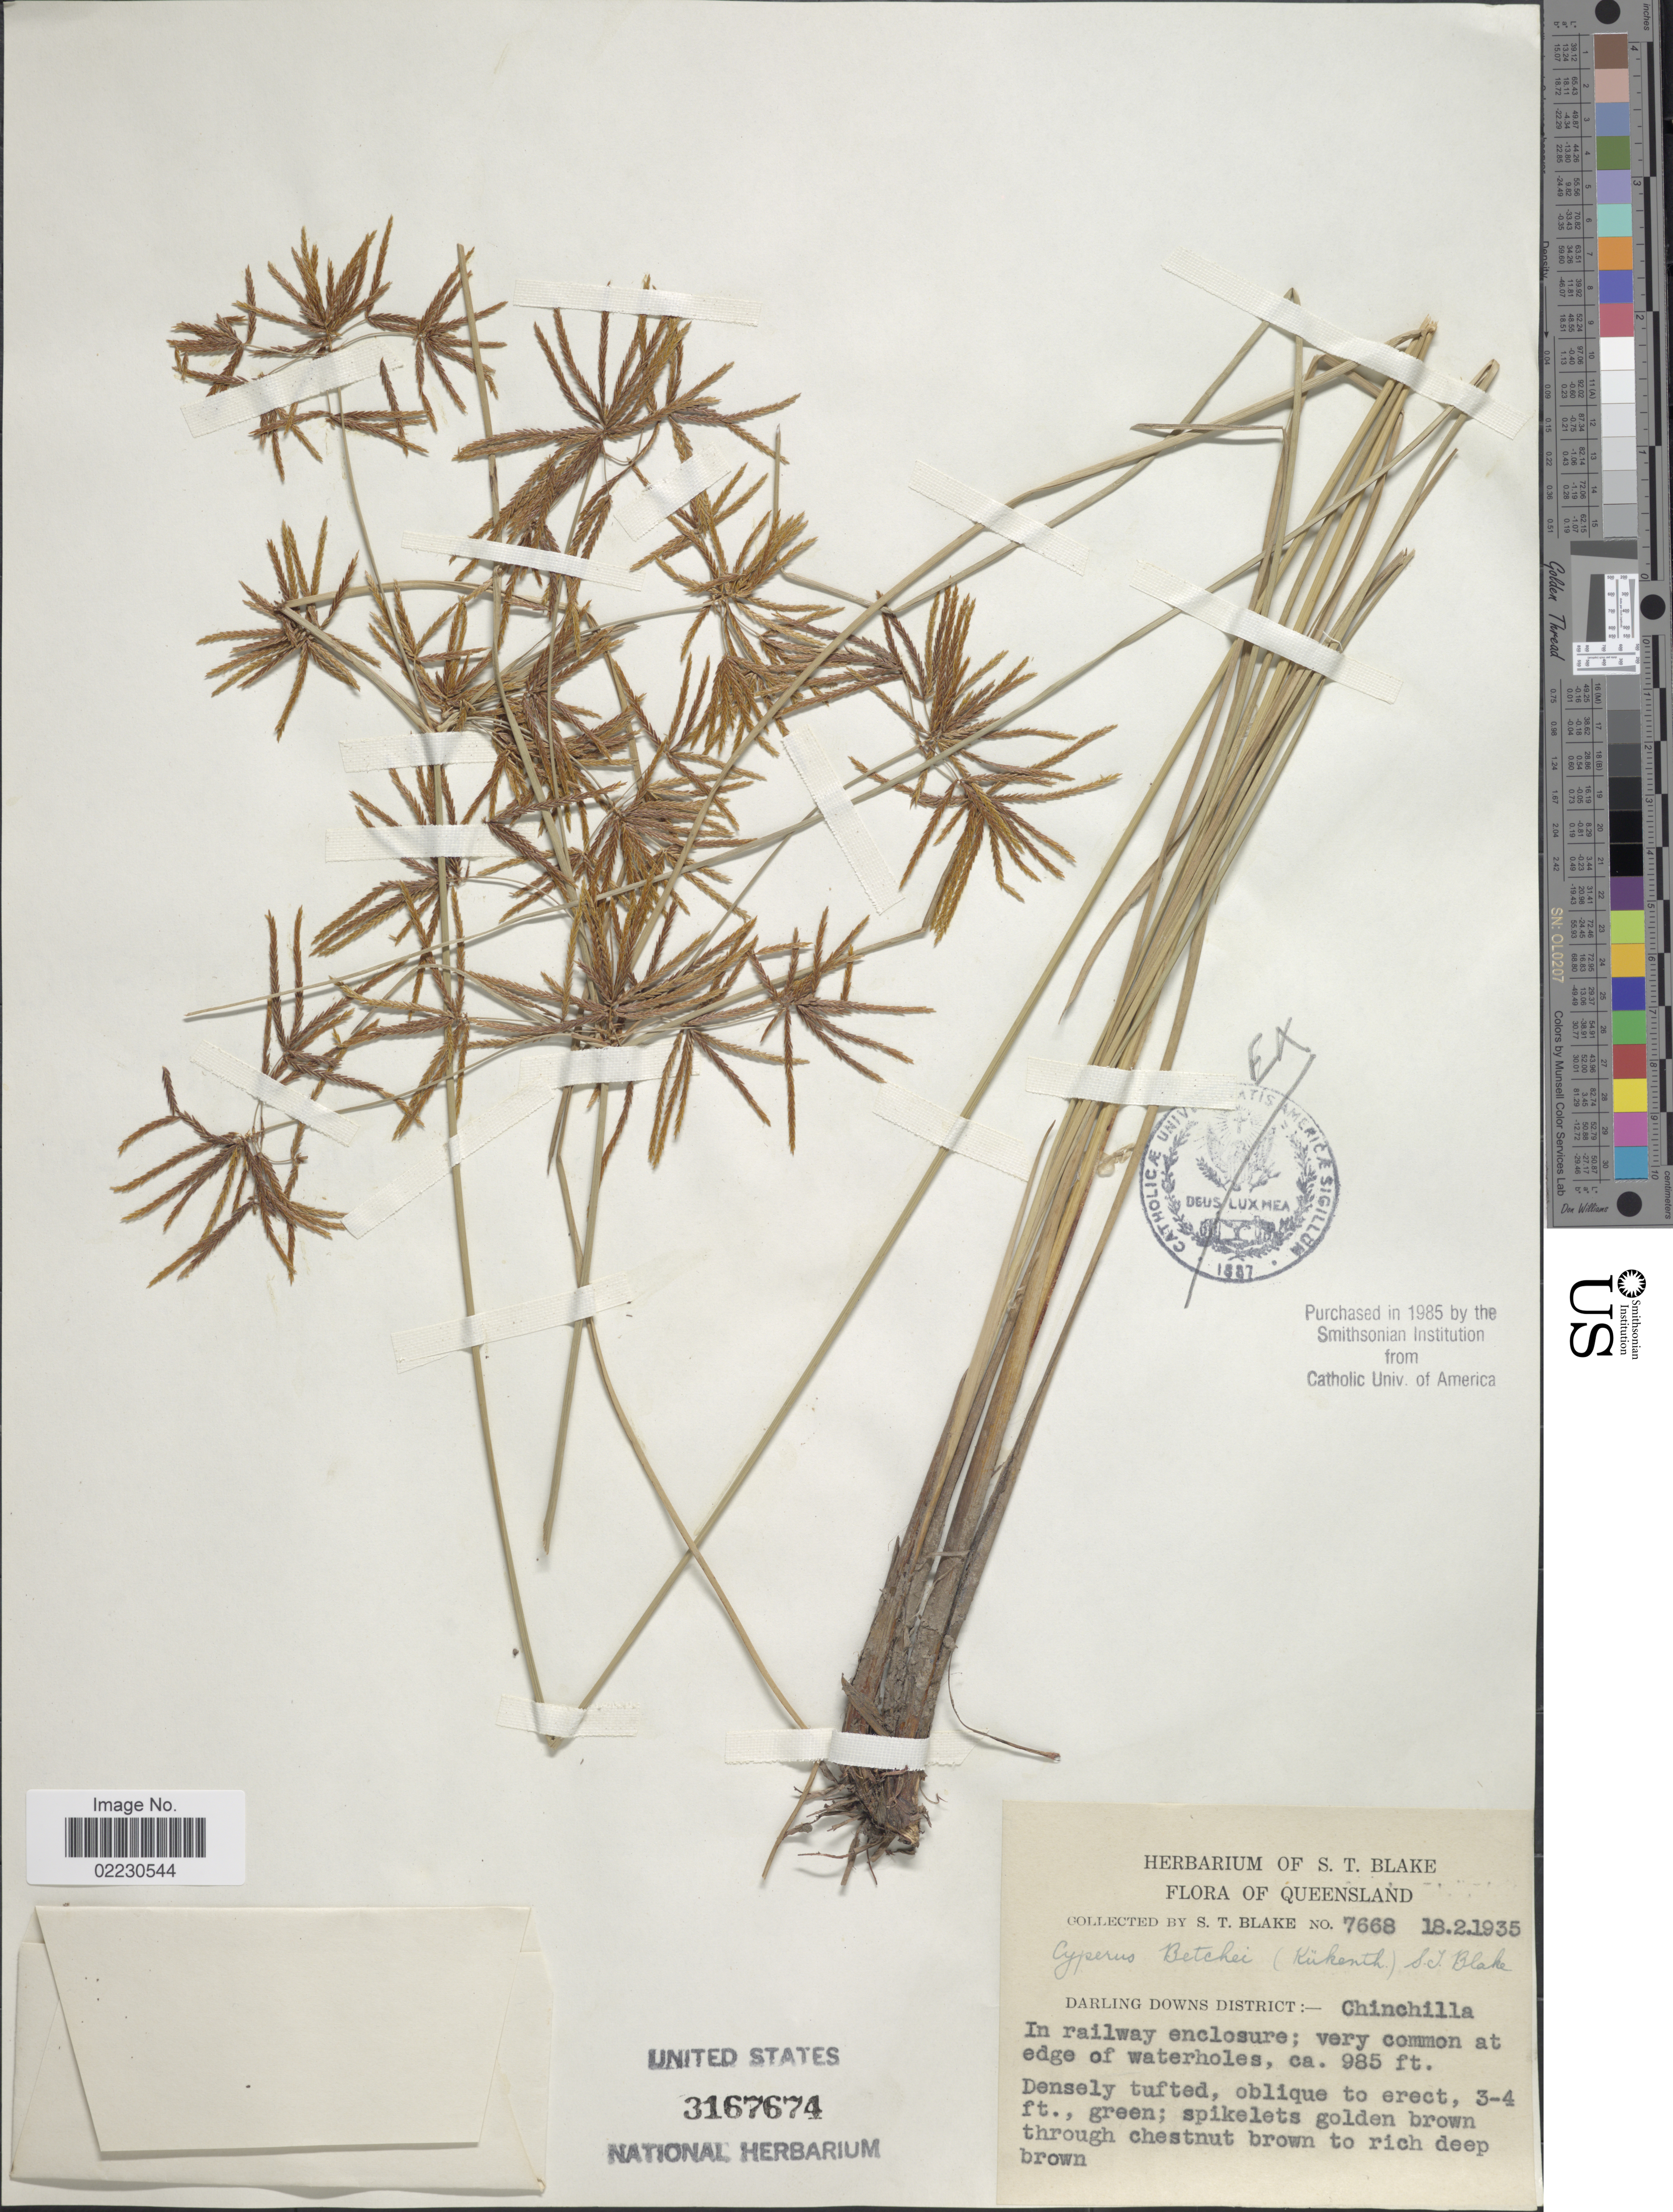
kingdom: Plantae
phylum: Tracheophyta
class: Liliopsida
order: Poales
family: Cyperaceae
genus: Cyperus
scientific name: Cyperus angustatus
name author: R. Br.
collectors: S. T. Blake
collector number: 7668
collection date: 1935-02-18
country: Australia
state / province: Queensland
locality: Darling Downs District: - Chinchilla. In railway enclosure; very common at edge of waterholes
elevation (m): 300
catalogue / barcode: US 3167674